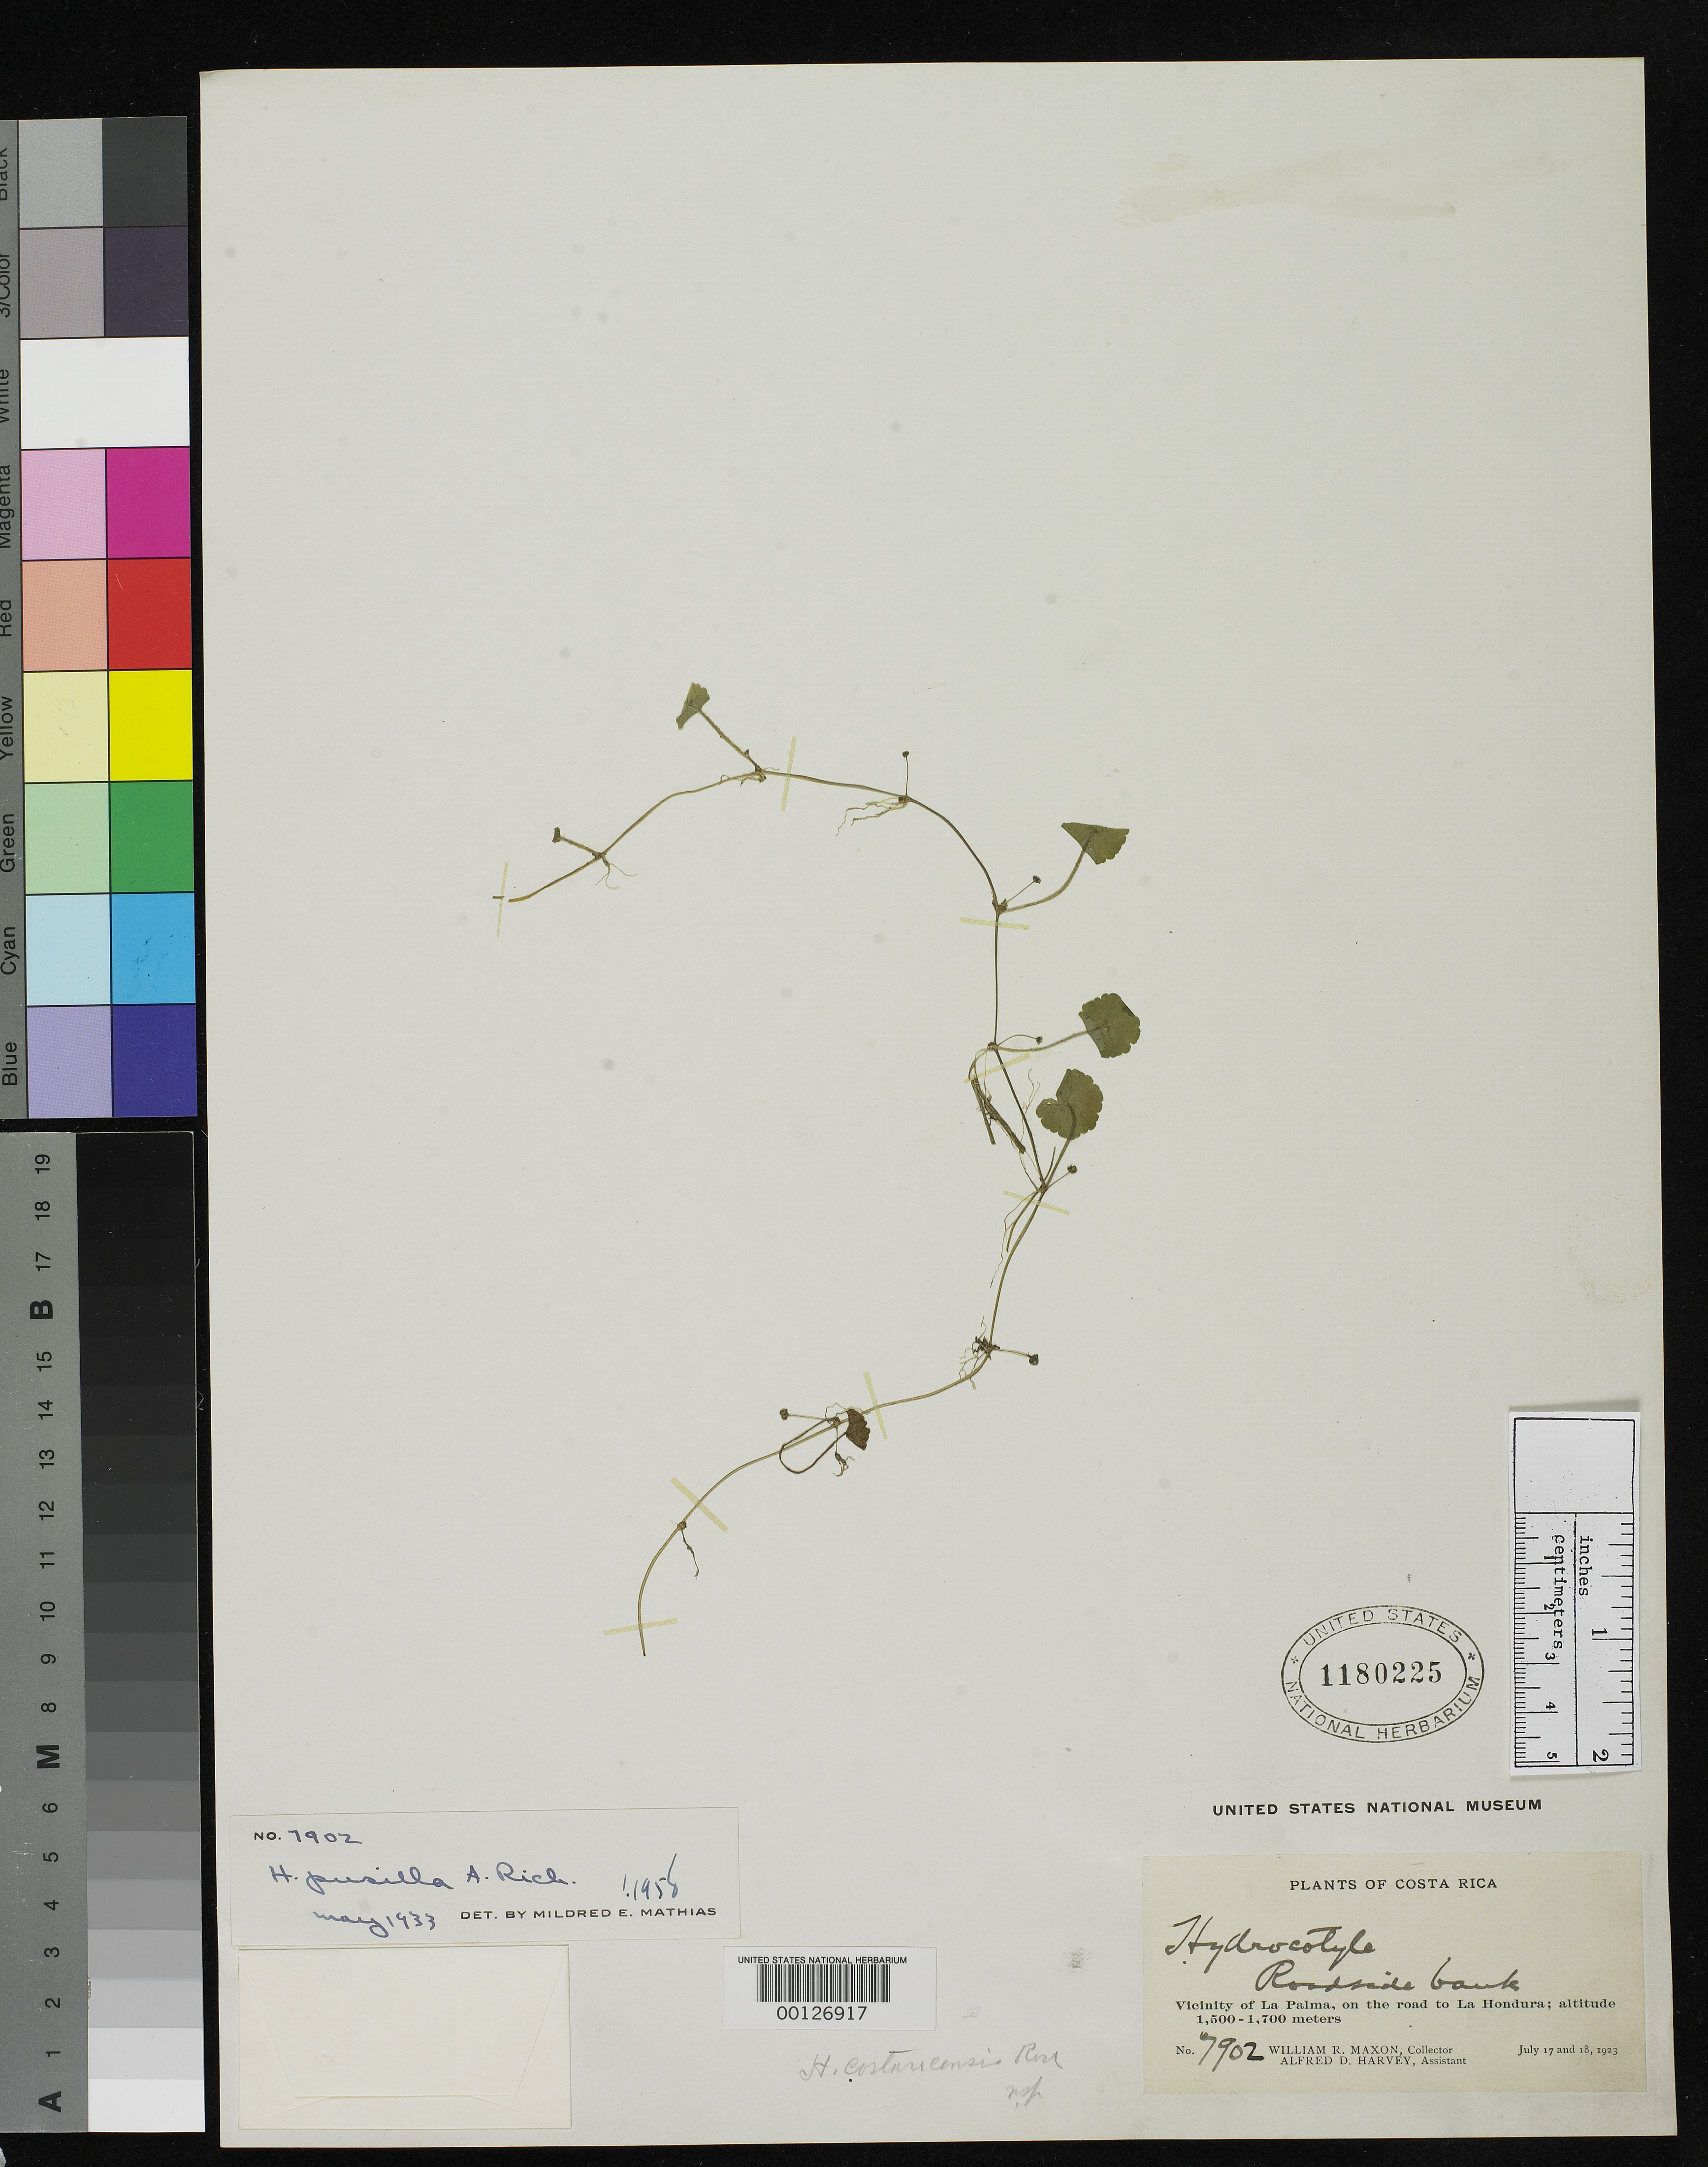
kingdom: Plantae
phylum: Tracheophyta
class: Magnoliopsida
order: Apiales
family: Araliaceae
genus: Hydrocotyle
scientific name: Hydrocotyle costaricensis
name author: Rose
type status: Holotype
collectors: W. R. Maxon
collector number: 7902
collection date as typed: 17 Jul 1923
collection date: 1923-07-17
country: Costa Rica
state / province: San José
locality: Near La Palma.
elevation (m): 1500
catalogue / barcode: US 1180225